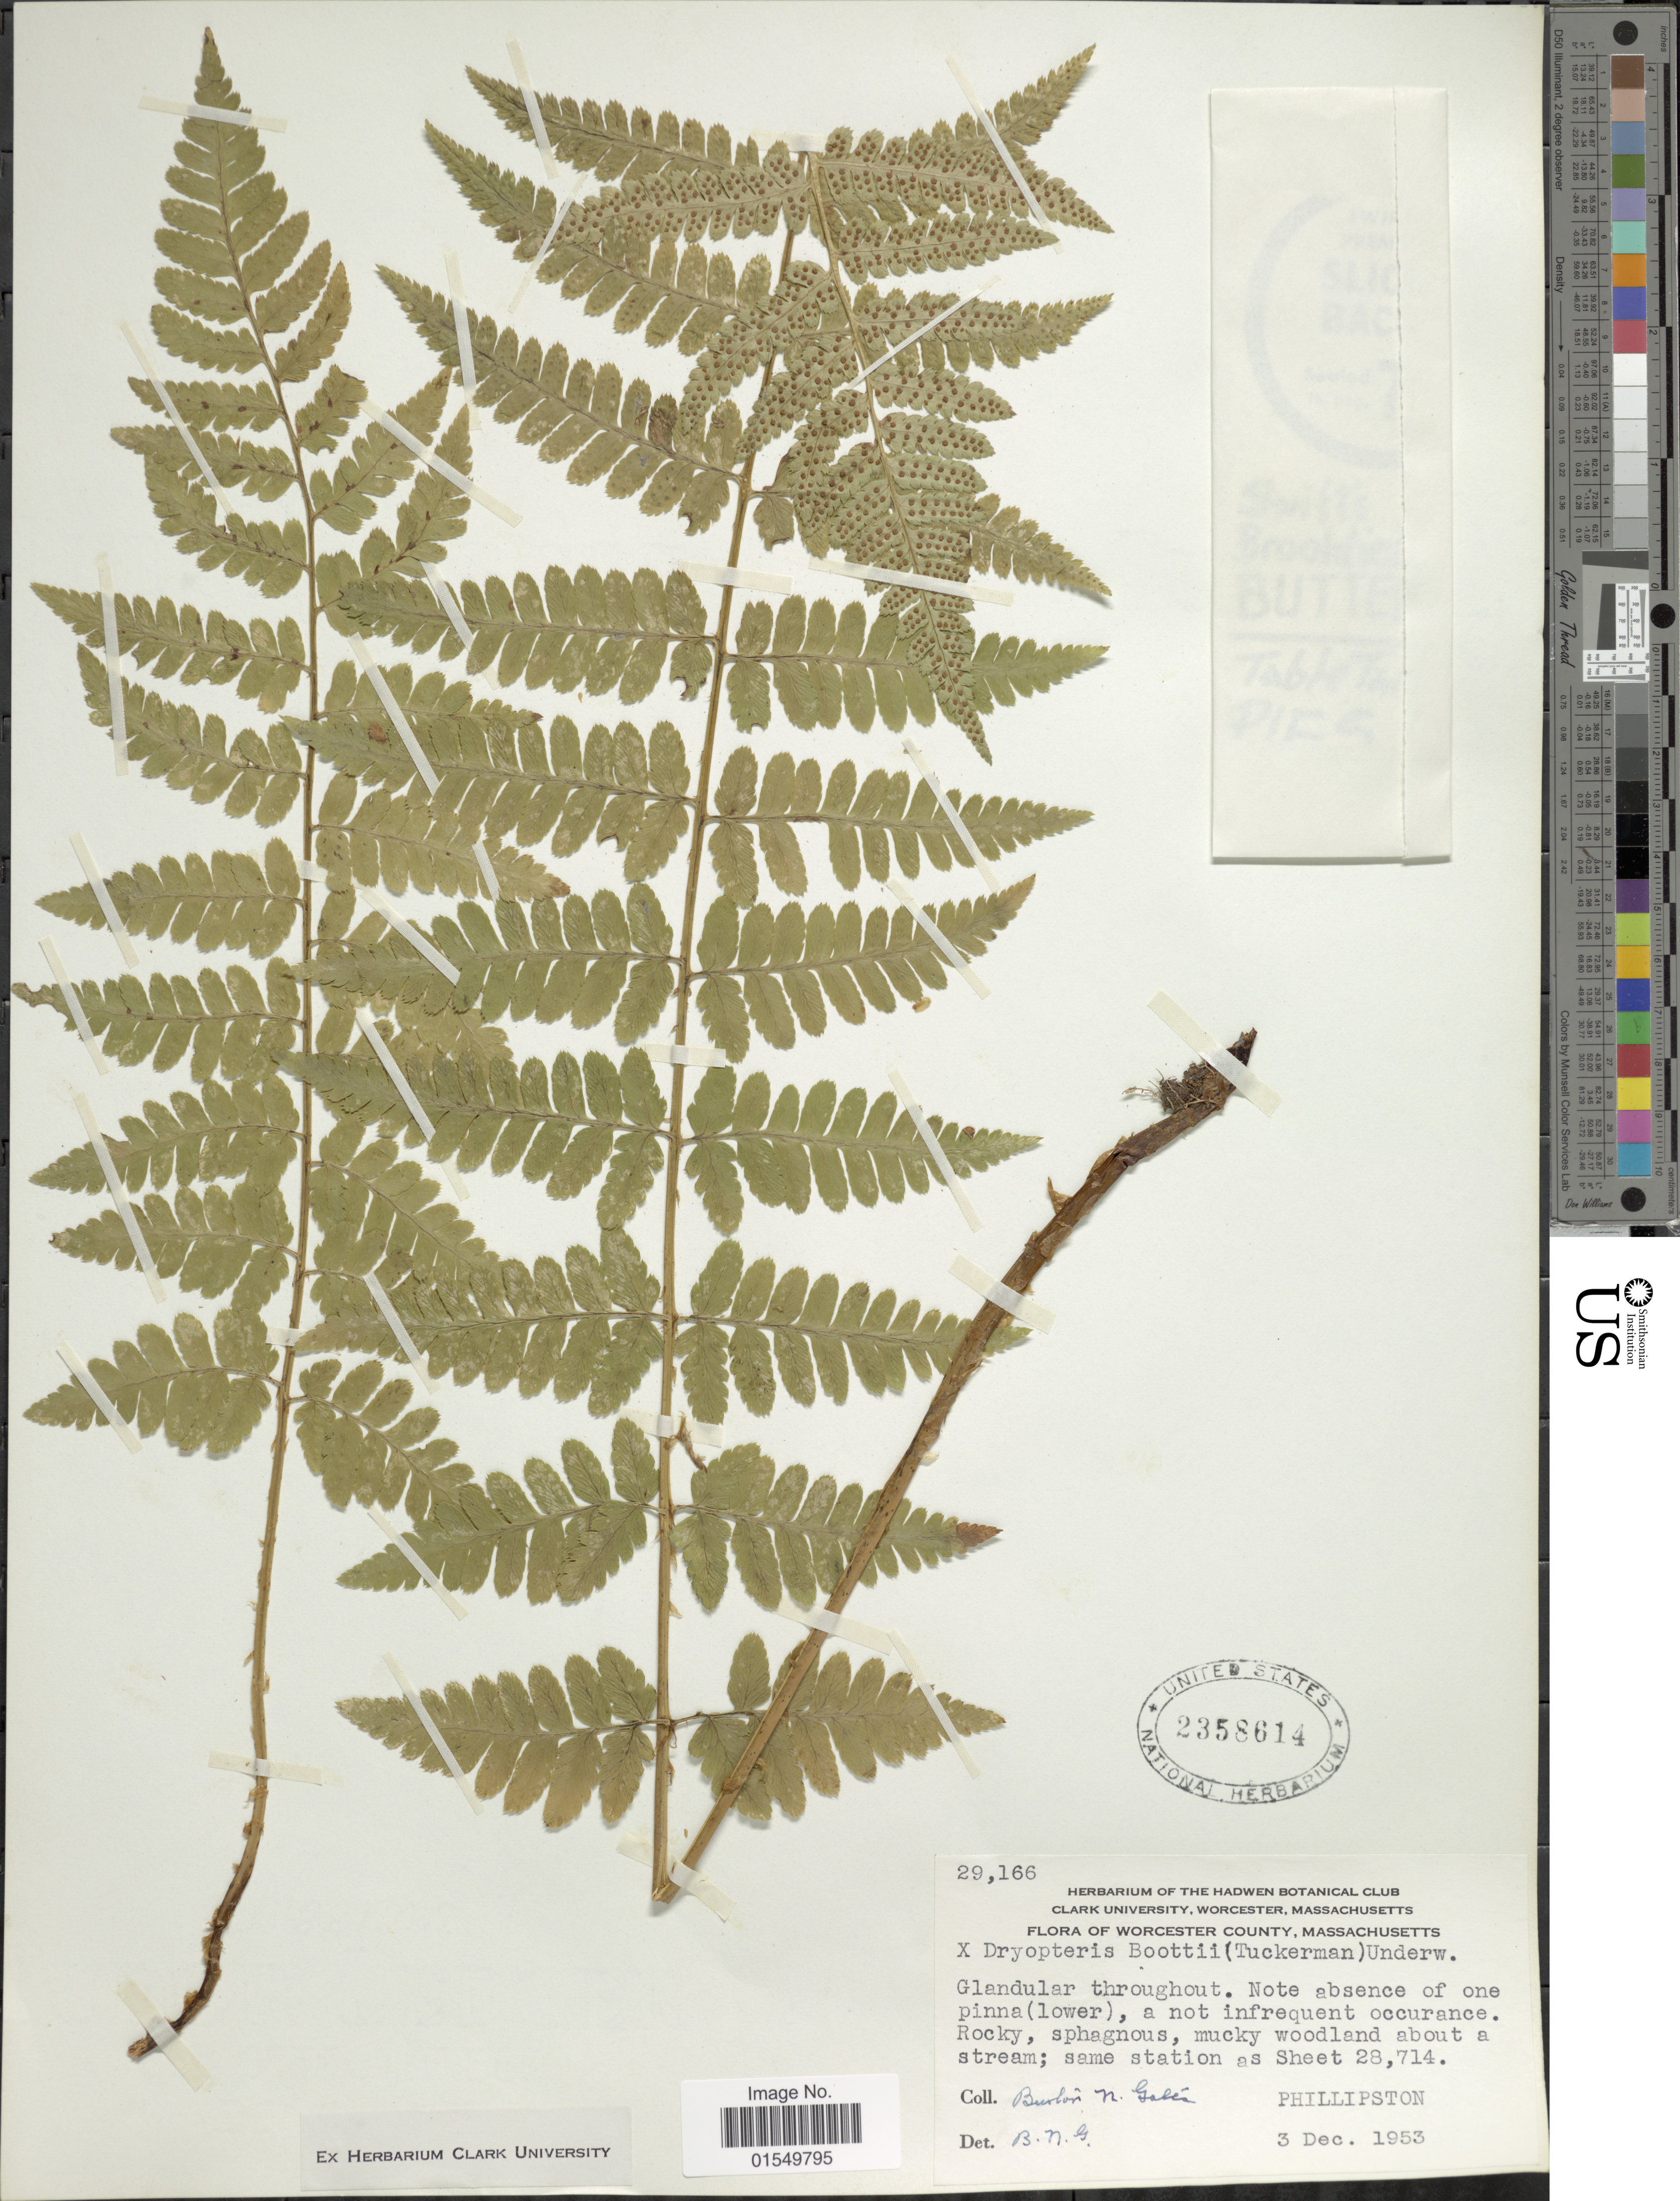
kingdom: Plantae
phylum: Tracheophyta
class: Polypodiopsida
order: Polypodiales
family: Dryopteridaceae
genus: Dryopteris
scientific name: Dryopteris x boottii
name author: Underw.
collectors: B. N. Gates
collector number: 29166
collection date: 1953-12-03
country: United States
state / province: Massachusetts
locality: Worcester County, Massachusetts, Phillipston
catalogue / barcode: US 2358614